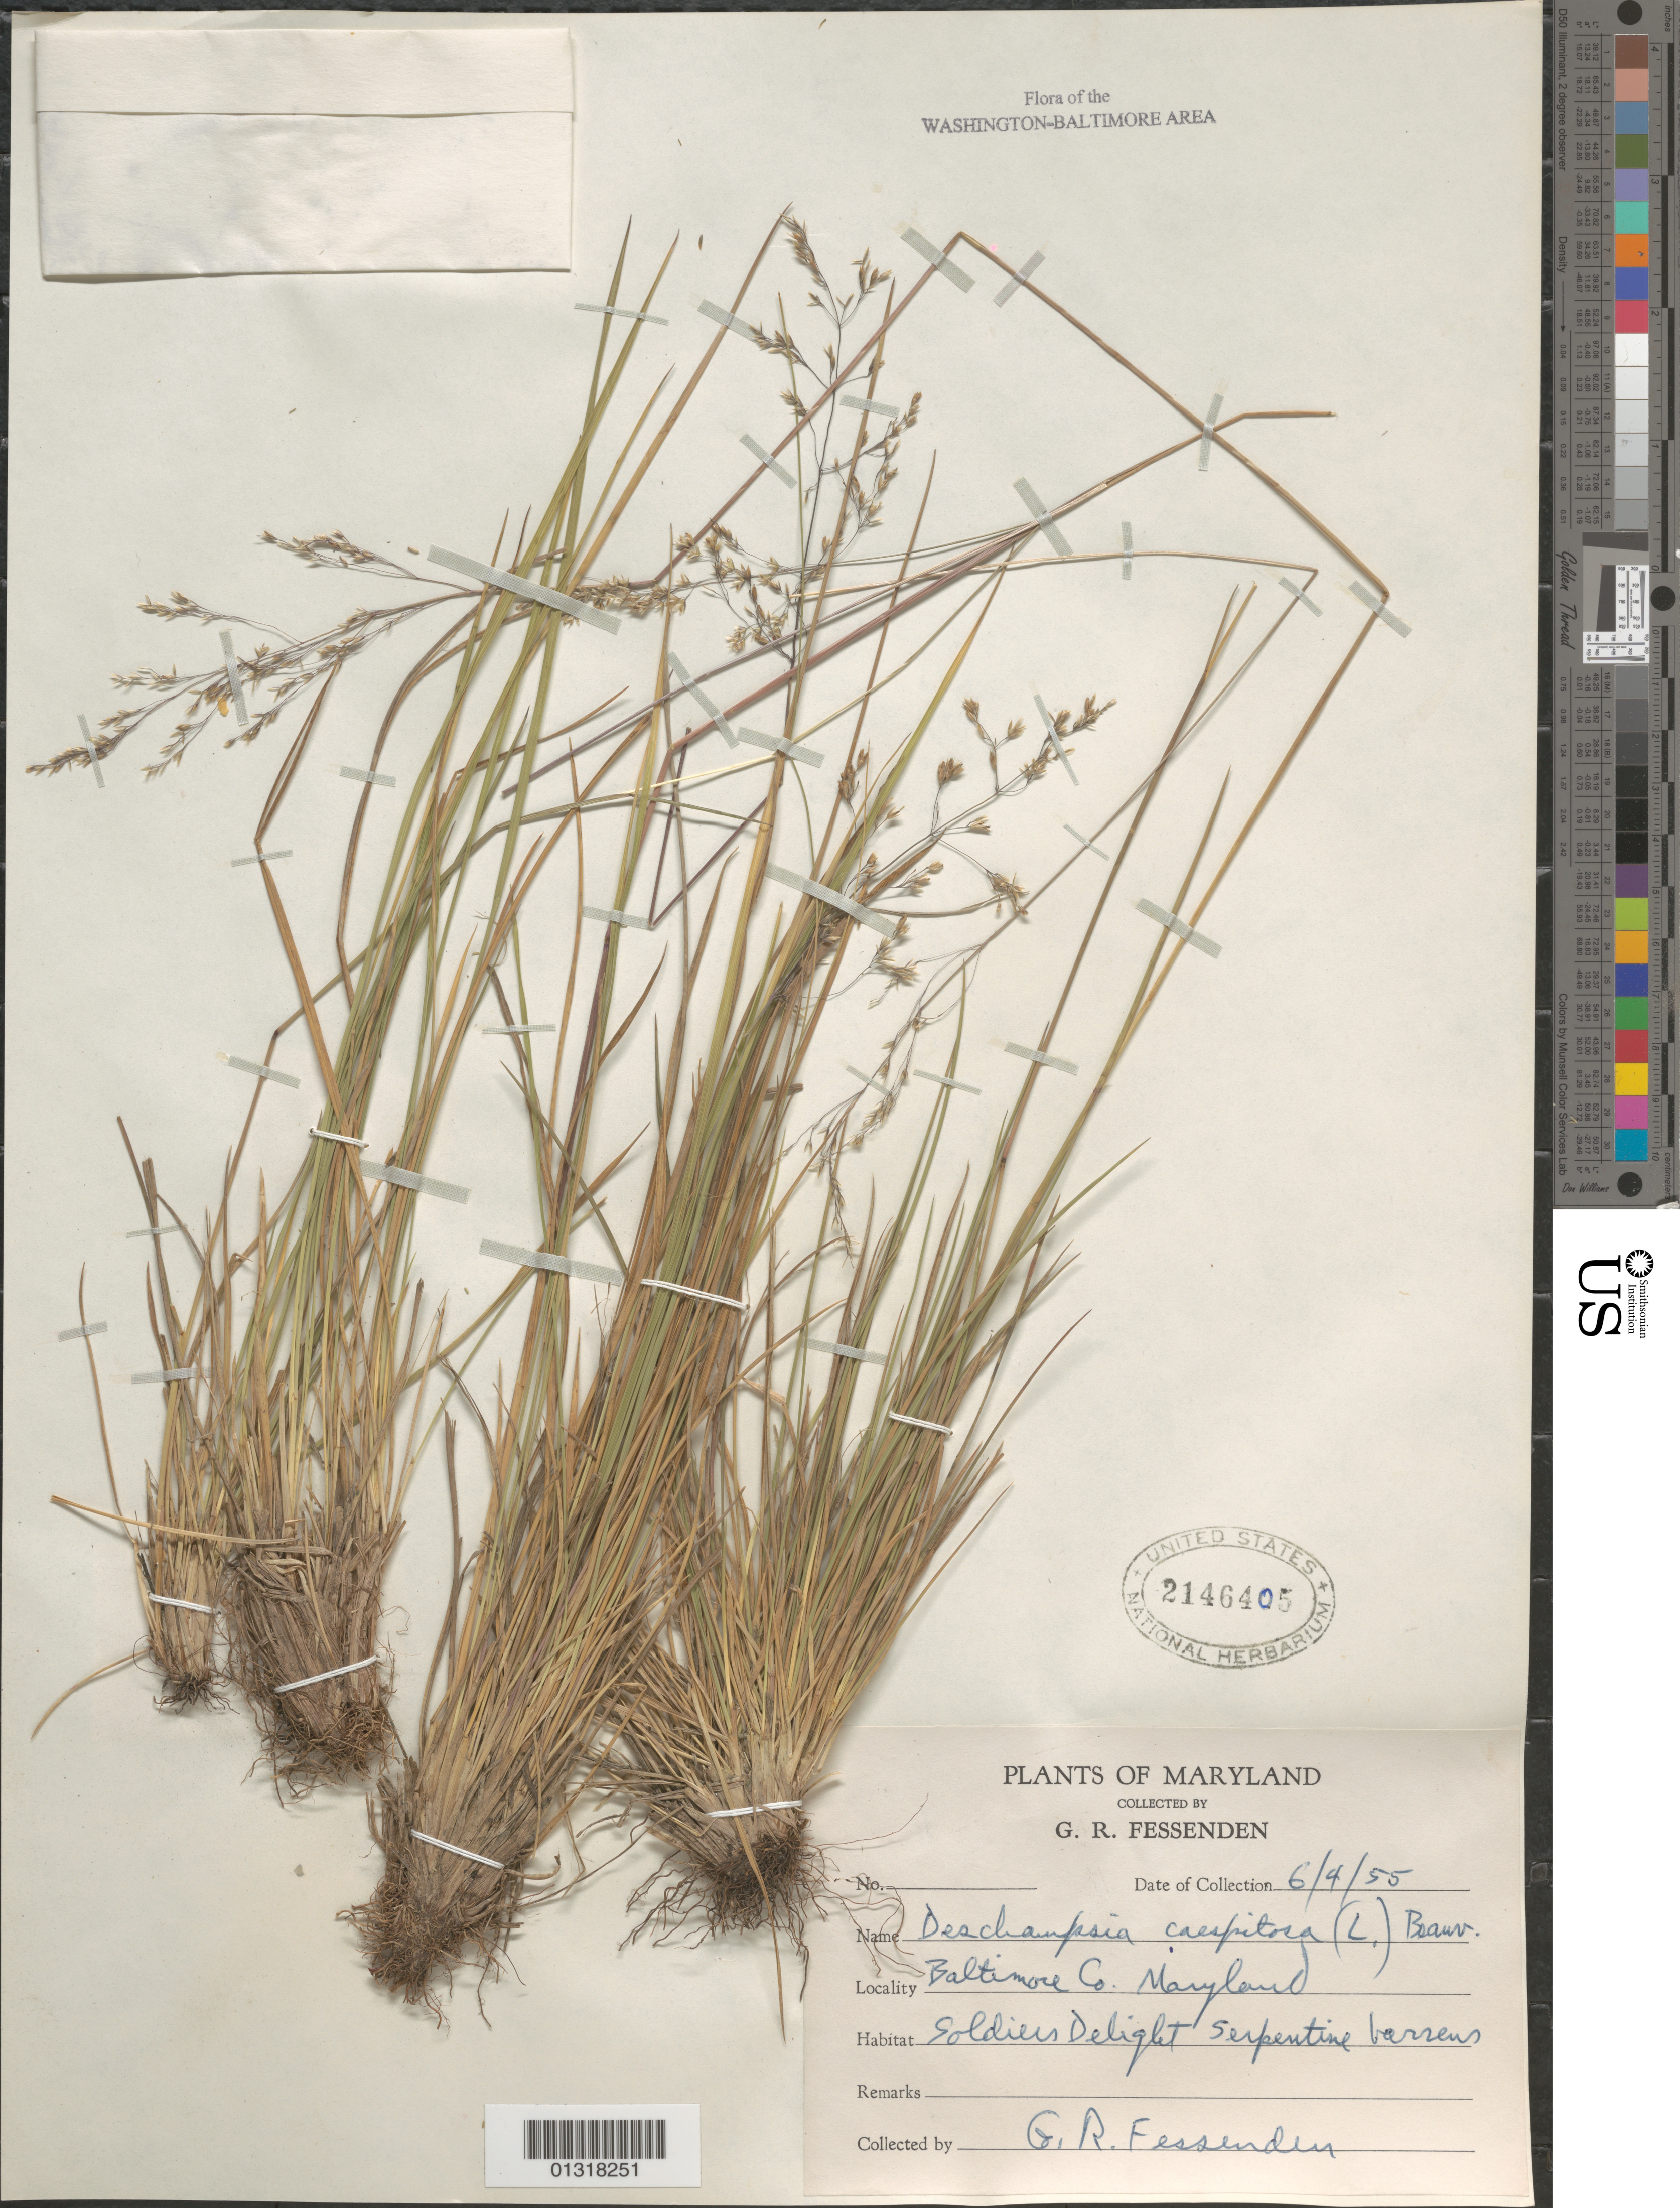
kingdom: Plantae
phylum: Tracheophyta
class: Liliopsida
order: Poales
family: Poaceae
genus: Deschampsia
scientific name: Deschampsia cespitosa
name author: (L.) P. Beauv.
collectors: G. Fessenden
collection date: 1955-06-04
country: United States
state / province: Maryland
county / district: Baltimore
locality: Soldiers Delight.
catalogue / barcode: US 2146405